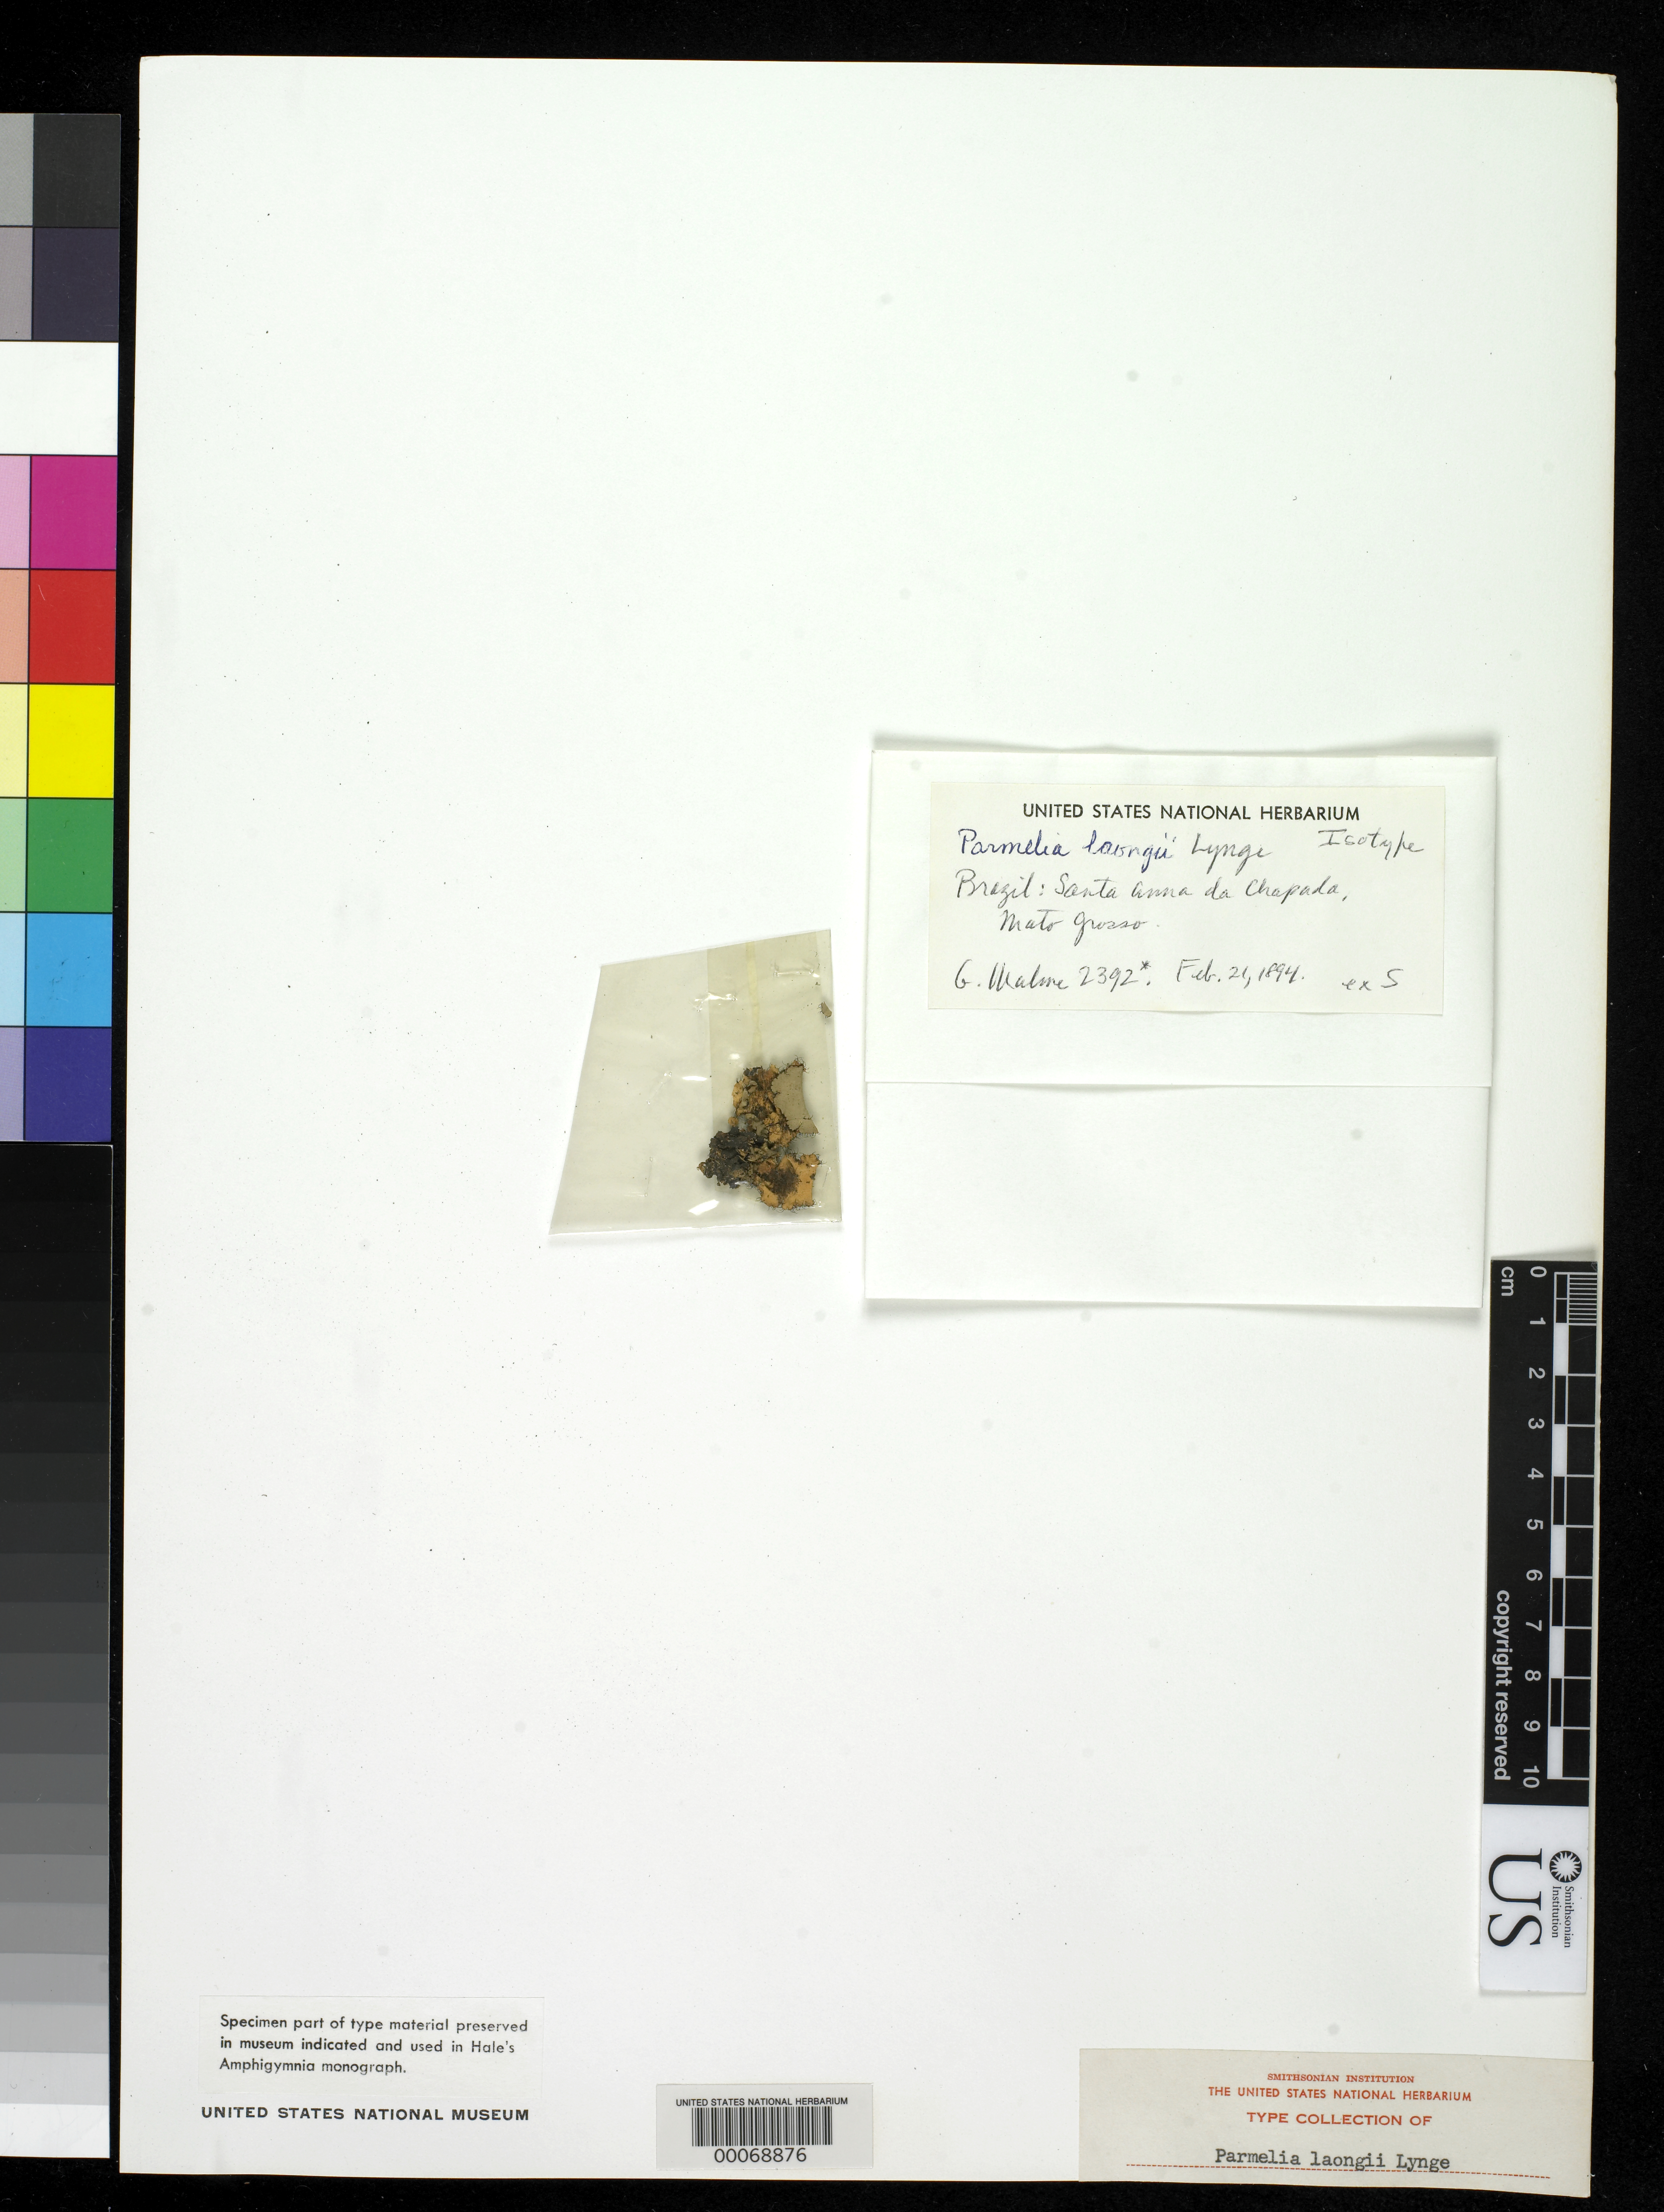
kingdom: Fungi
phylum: Ascomycota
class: Lecanoromycetes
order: Lecanorales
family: Parmeliaceae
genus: Parmelia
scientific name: Parmelia laongii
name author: Lynge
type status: Isotype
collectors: G. O. A. Malme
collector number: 2392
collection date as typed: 21 Feb 1894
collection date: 1894-02-21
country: Brazil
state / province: Mato Grosso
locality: Santa Anna da Chapada.